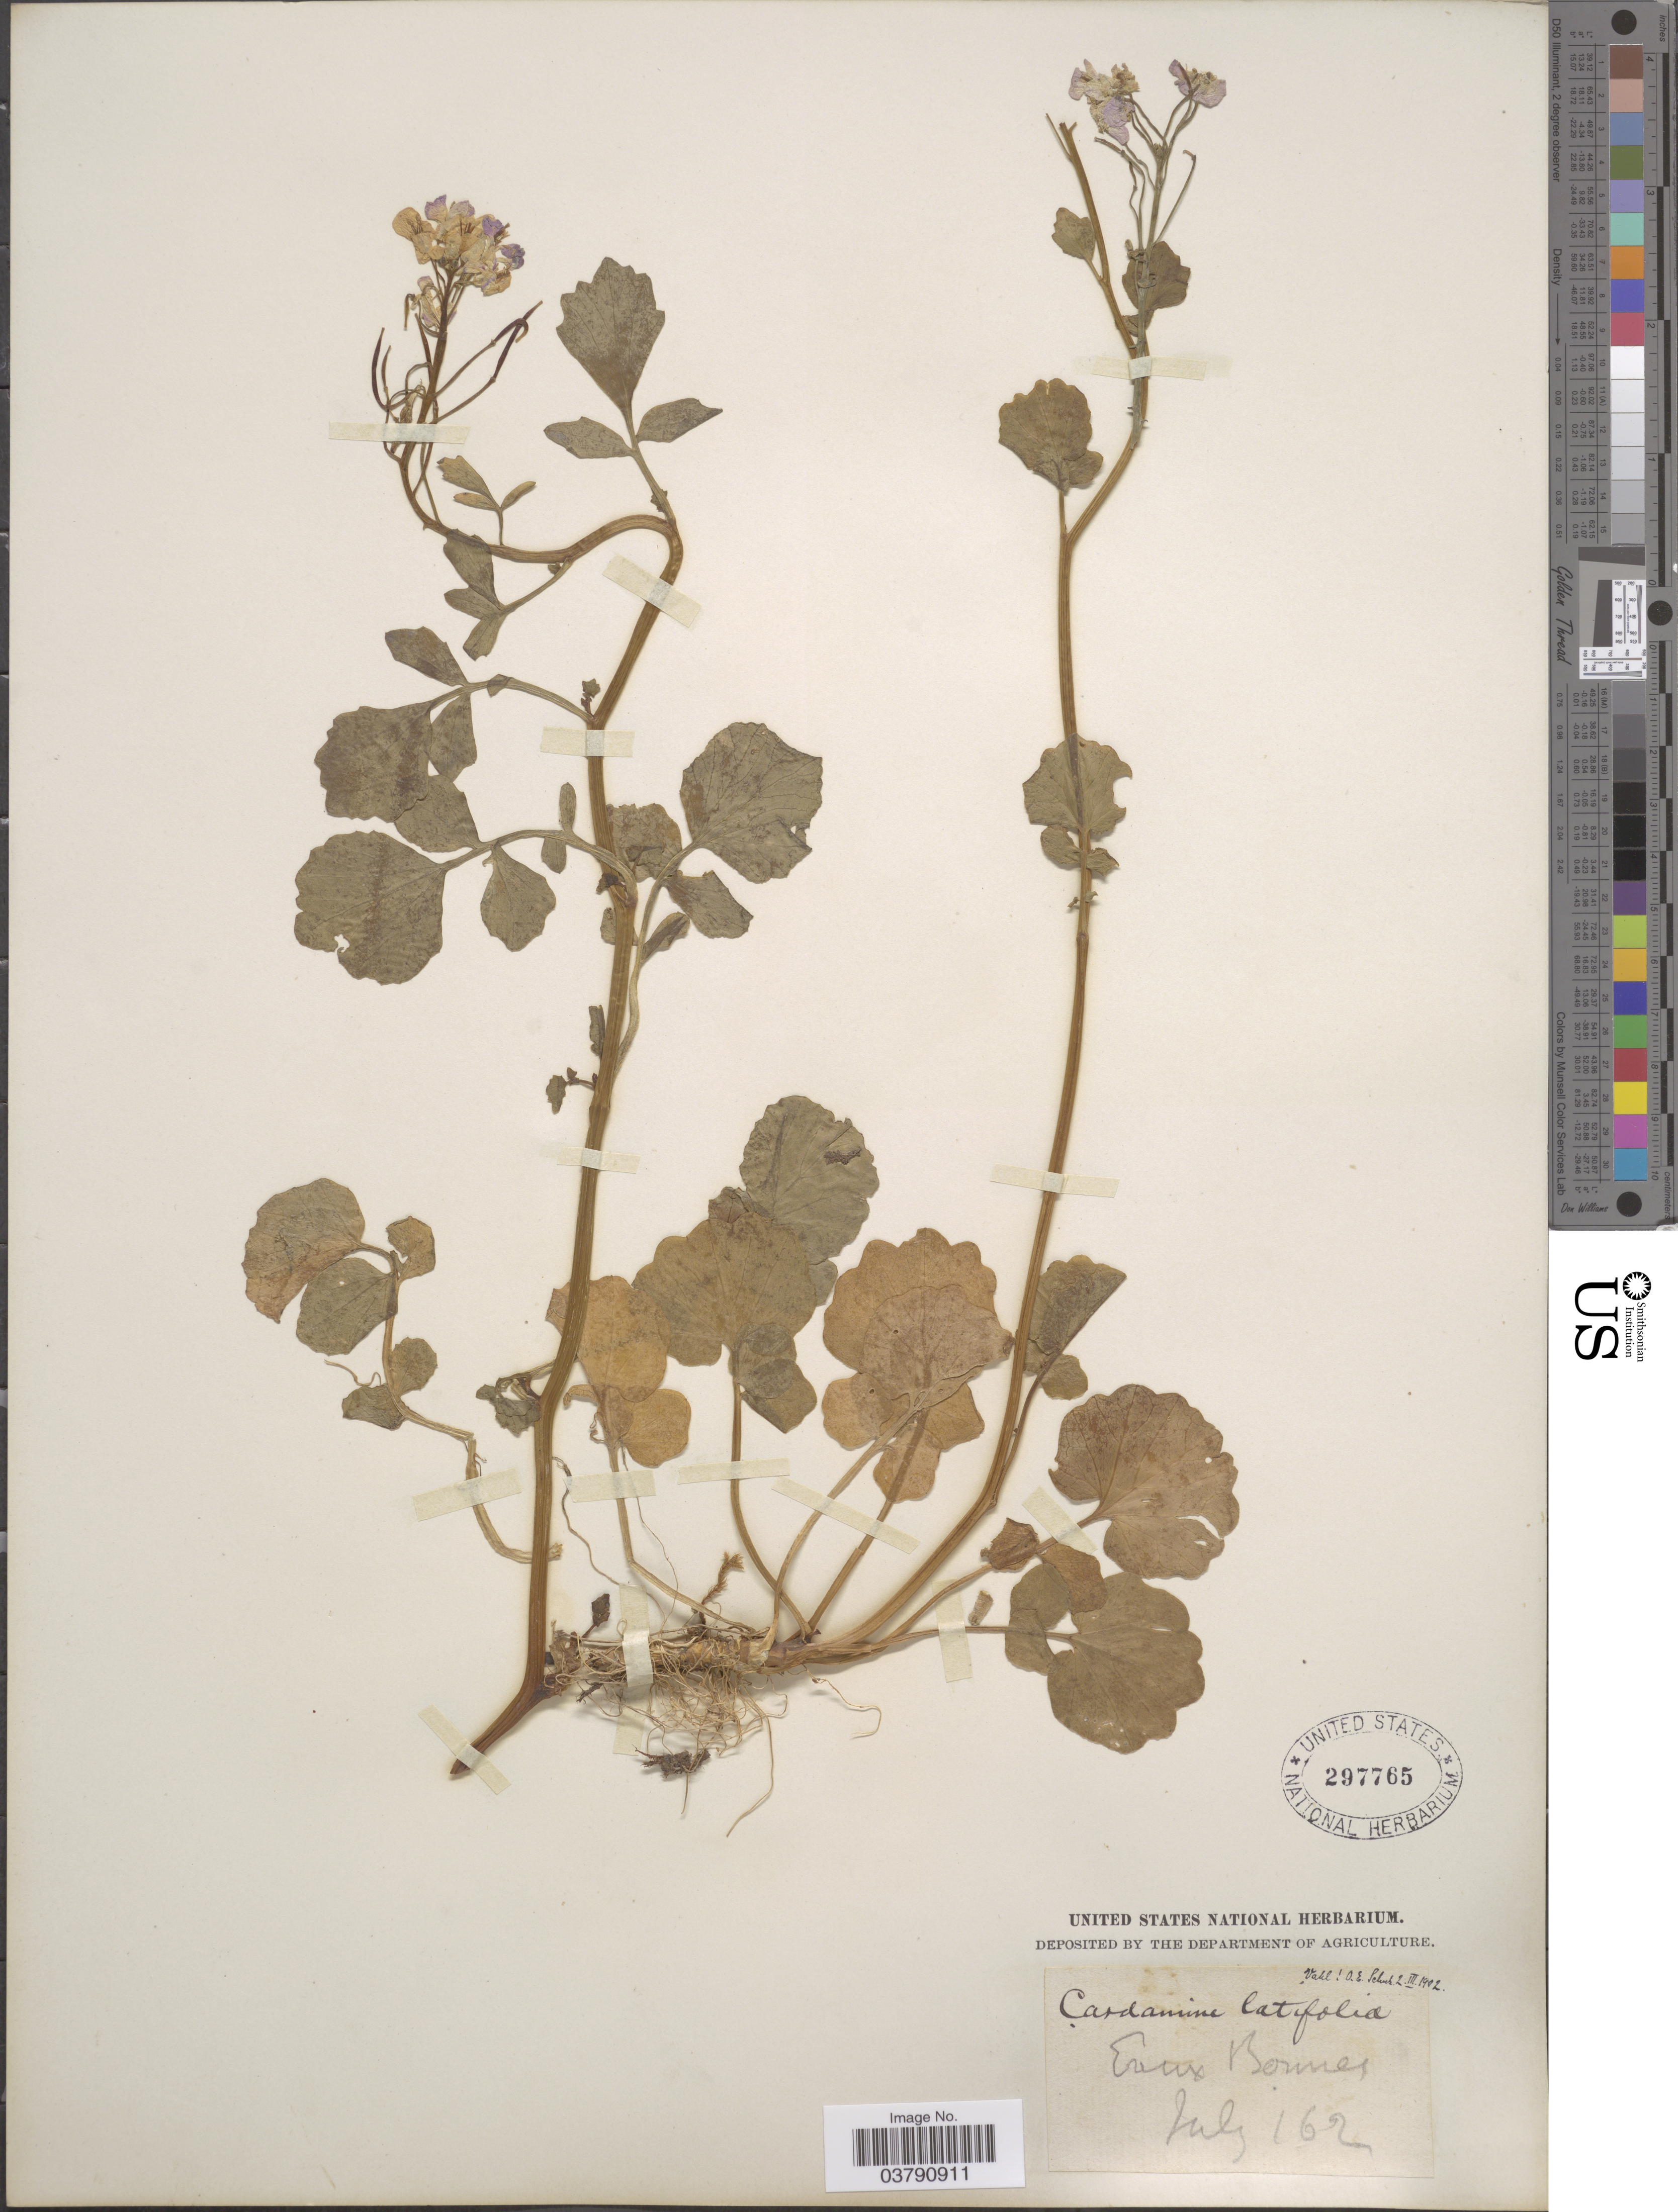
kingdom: Plantae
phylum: Tracheophyta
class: Magnoliopsida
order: Brassicales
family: Brassicaceae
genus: Cardamine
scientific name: Cardamine latifolia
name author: Vahl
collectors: Facchini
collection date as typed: Transcribed d/m/y: /7/62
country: France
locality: Eaux Bonnes.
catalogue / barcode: US 297765